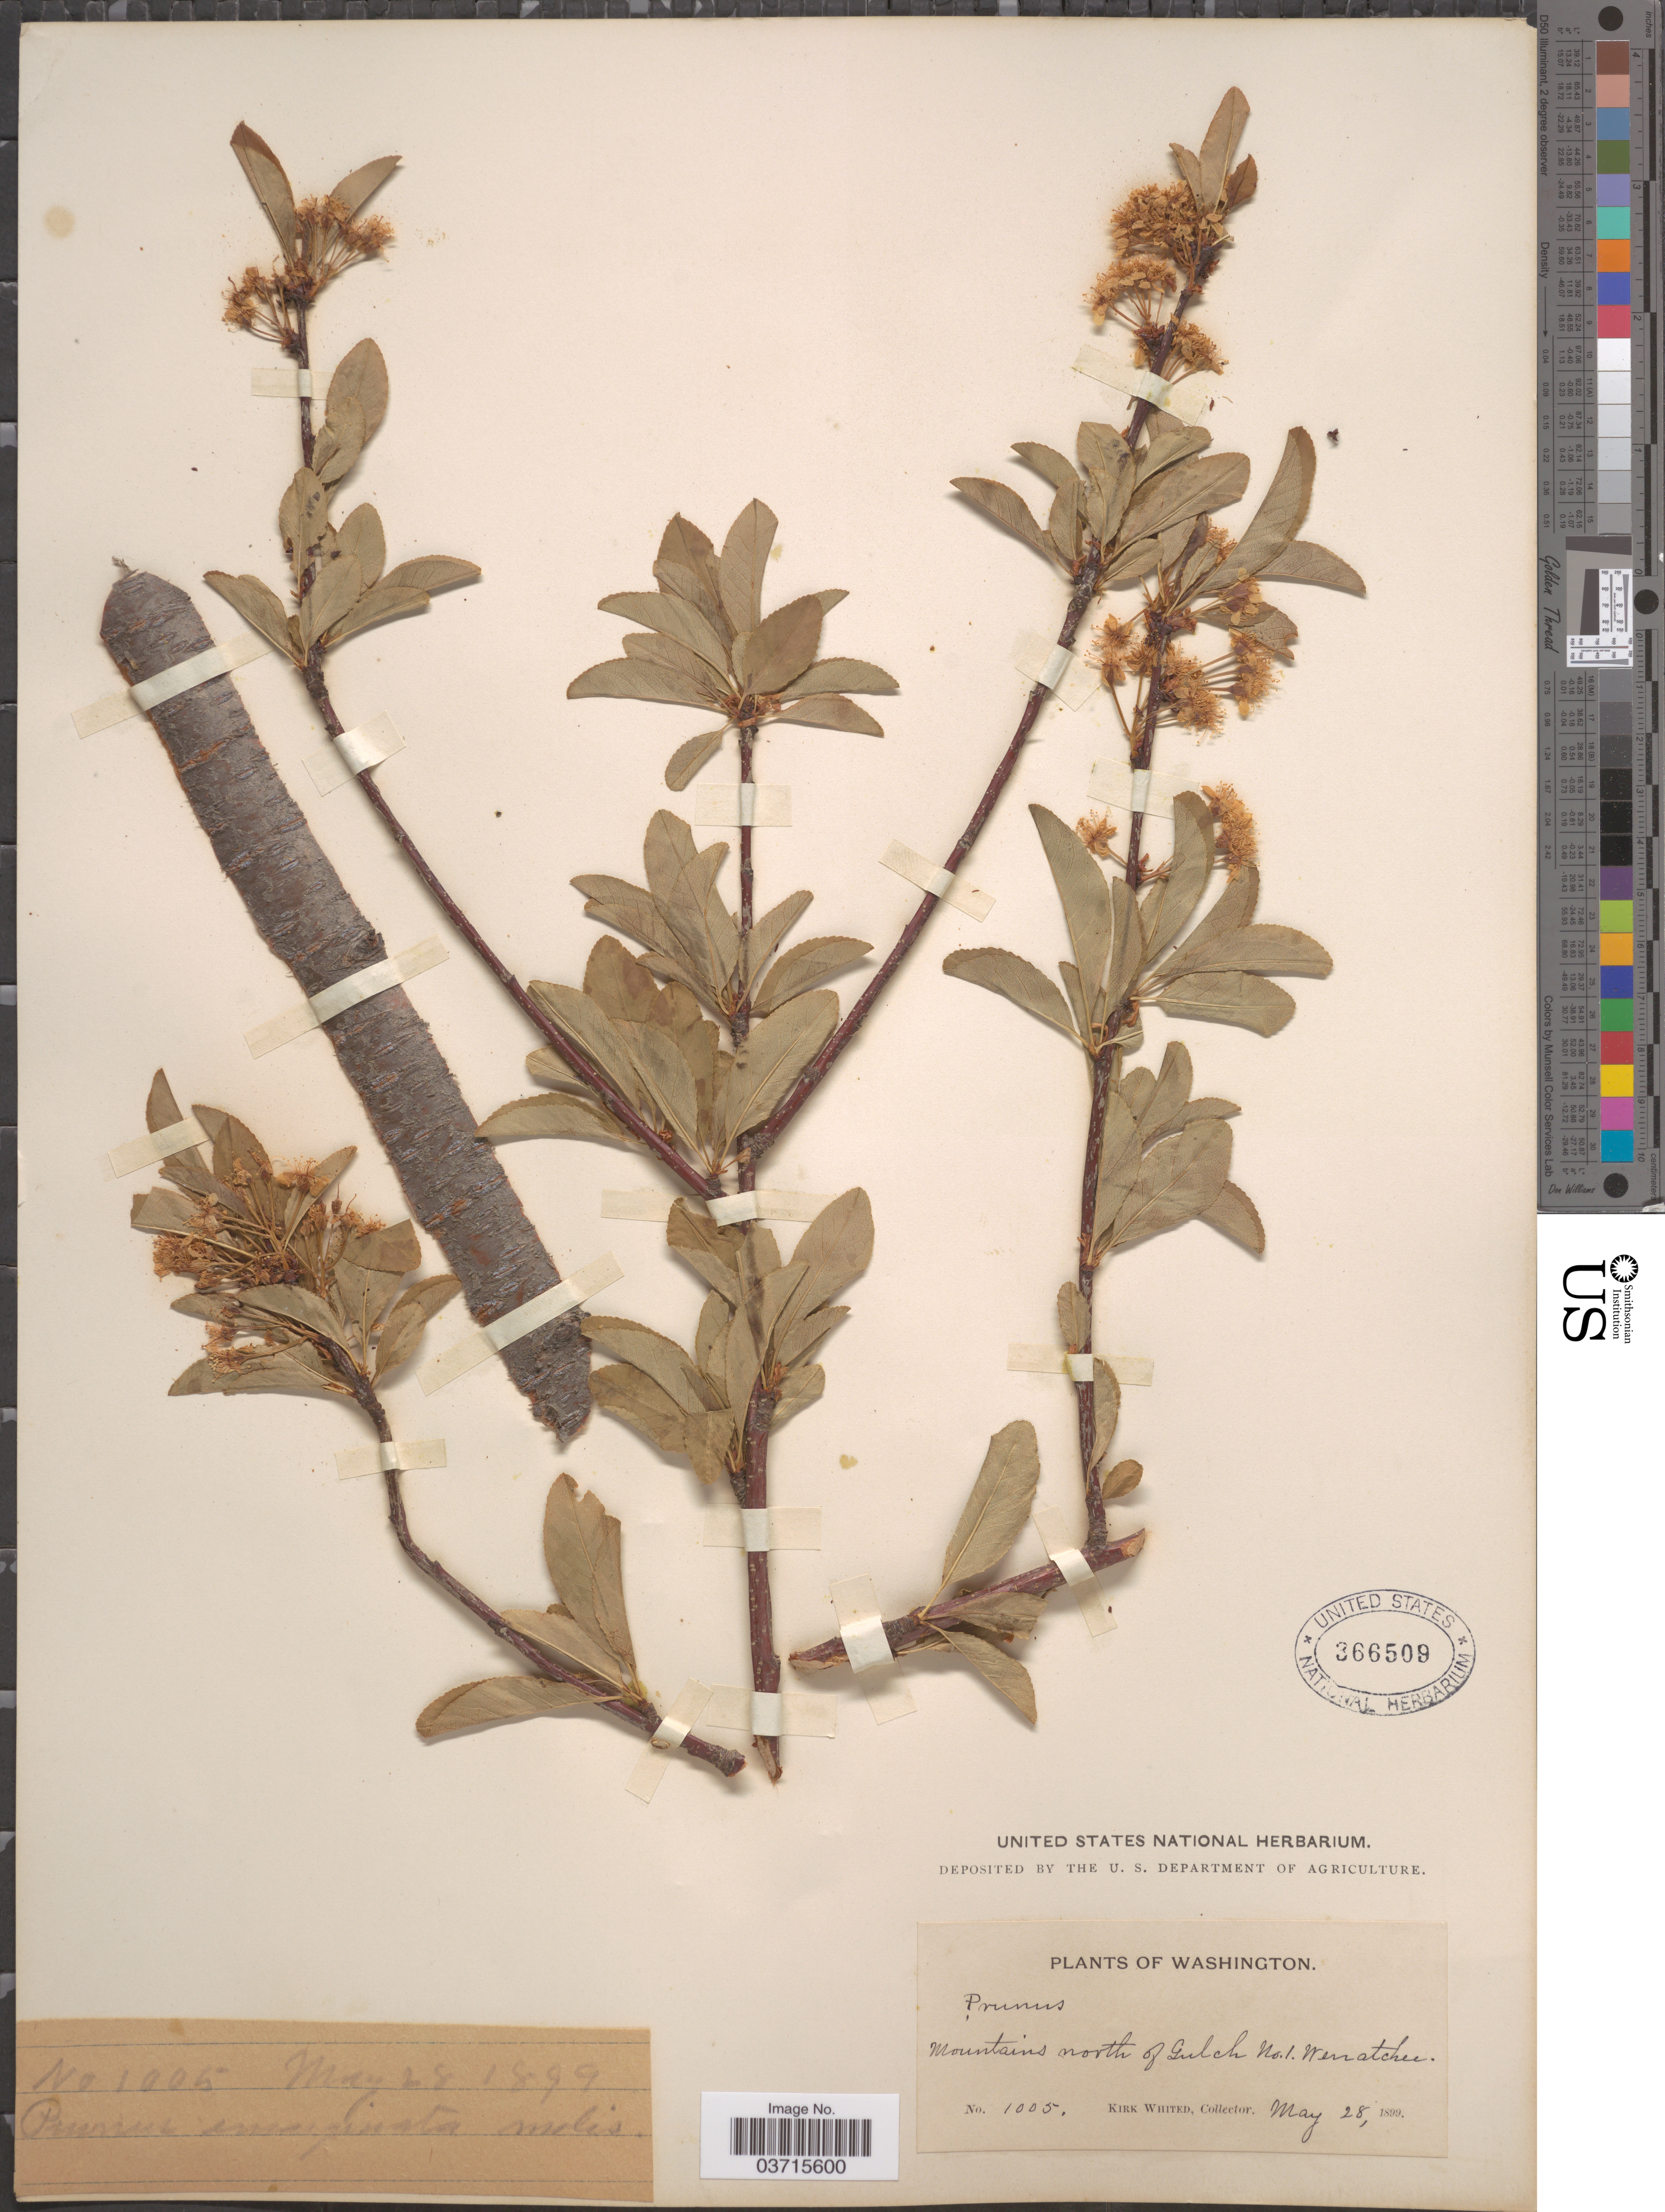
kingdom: Plantae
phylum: Tracheophyta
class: Magnoliopsida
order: Rosales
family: Rosaceae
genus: Prunus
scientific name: Prunus emarginata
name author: (Douglas ex Hook.) Eaton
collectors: K. Whited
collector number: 1005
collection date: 1899-05-28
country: United States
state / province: Washington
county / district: Chelan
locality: Mountains north of Gulch No. 1. Wenatchee.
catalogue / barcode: US 366509